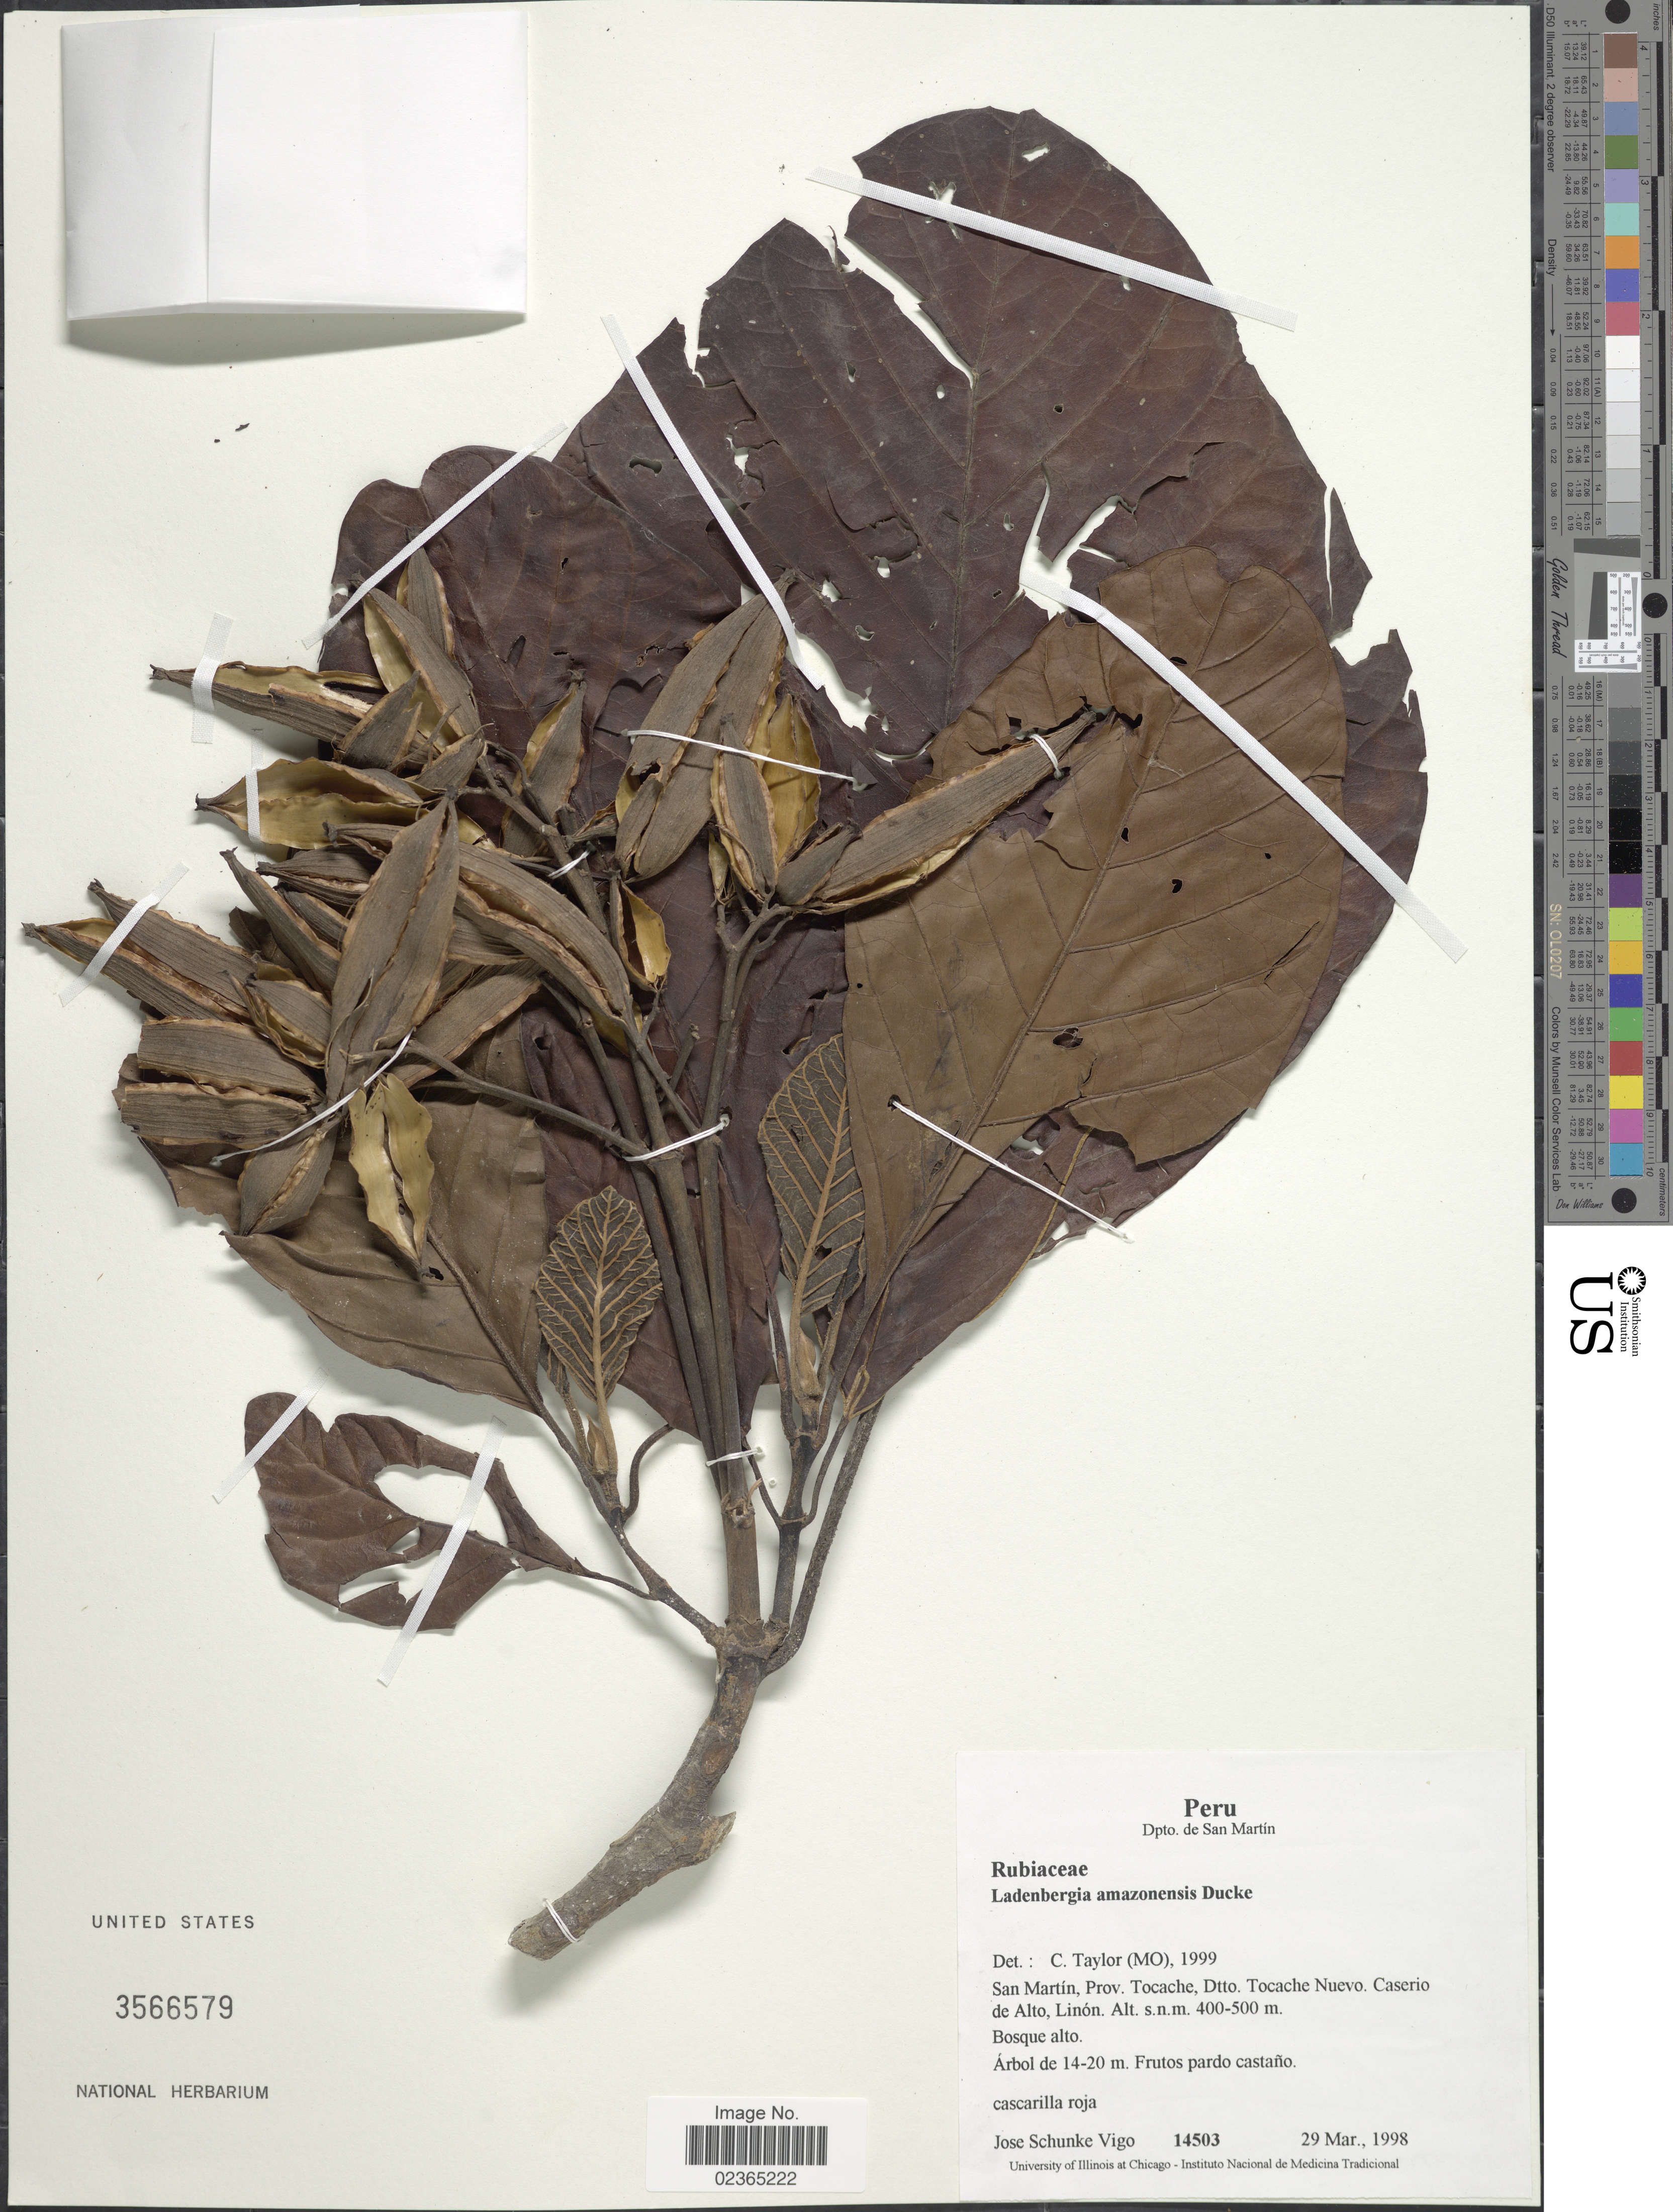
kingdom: Plantae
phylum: Tracheophyta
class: Magnoliopsida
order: Gentianales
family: Rubiaceae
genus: Ladenbergia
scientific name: Ladenbergia amazonensis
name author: Ducke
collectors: J. Schunke Vigo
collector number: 14503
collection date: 1998-03-29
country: Peru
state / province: San Martín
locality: San Martin, Prov. Tocache, Dtto. Tocache Nuevo. Caserio de Alto, Linon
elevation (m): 400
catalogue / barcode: US 3566579